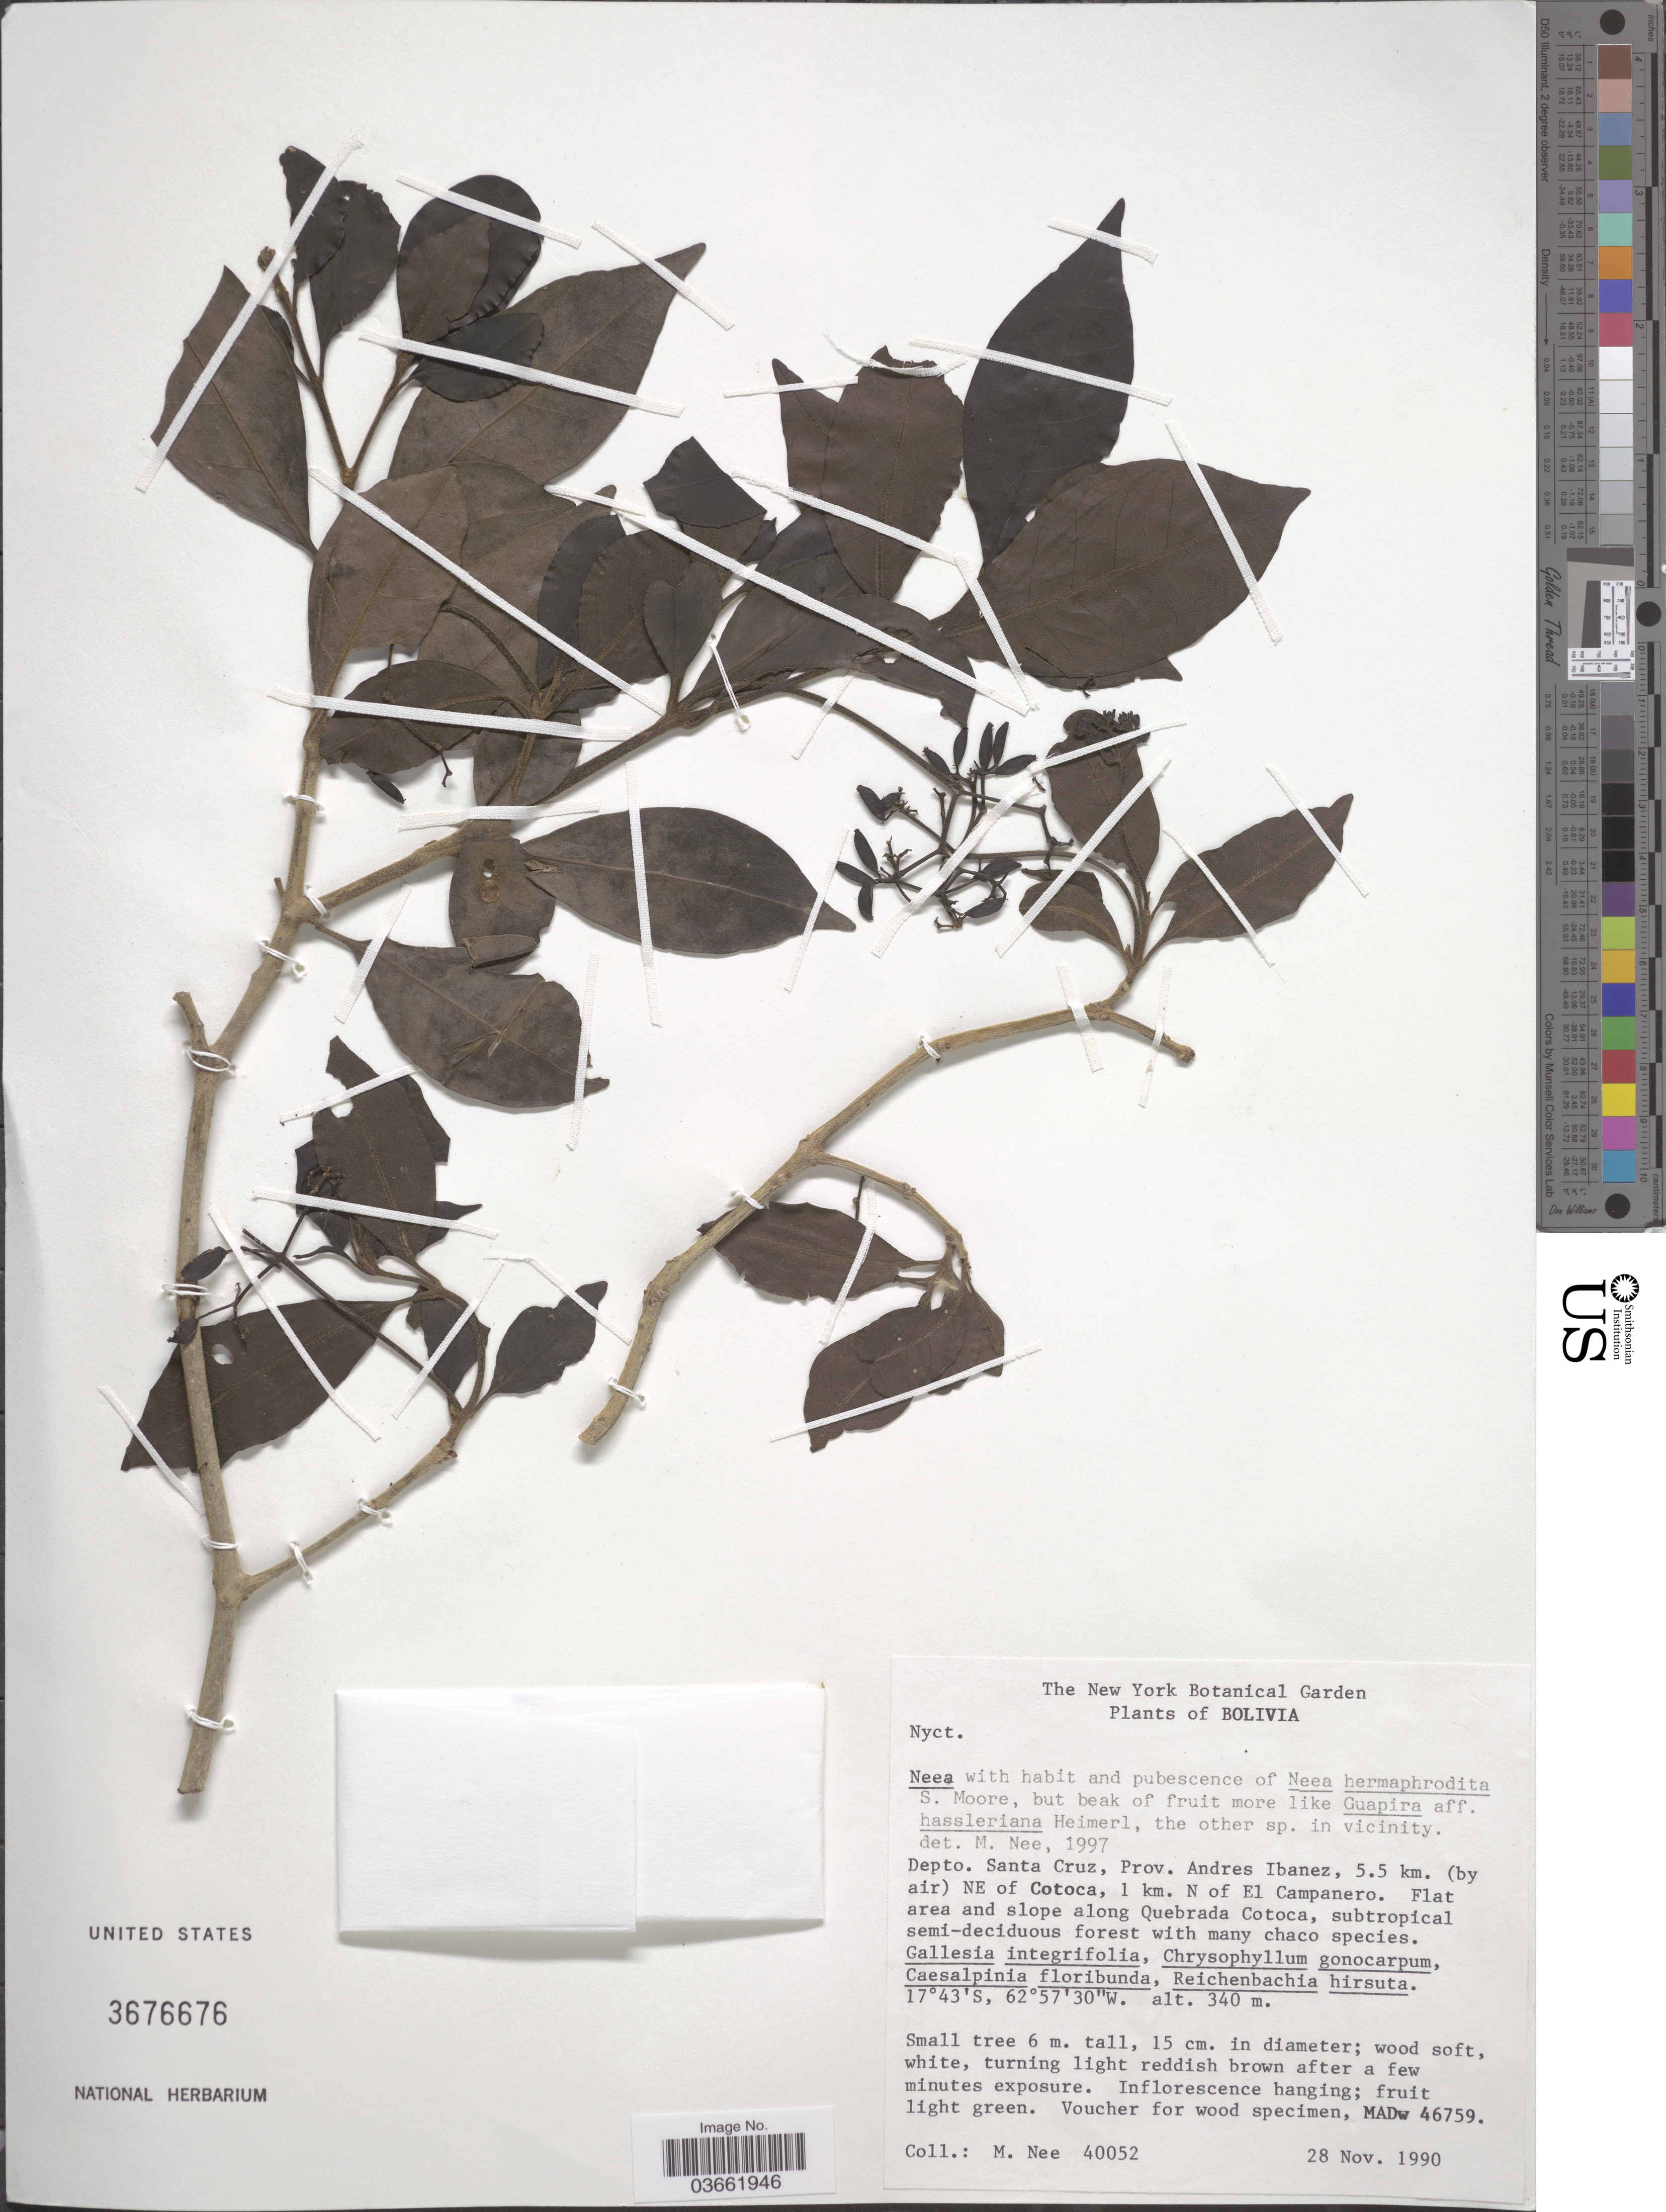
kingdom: Plantae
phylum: Tracheophyta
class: Magnoliopsida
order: Caryophyllales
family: Nyctaginaceae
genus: Neea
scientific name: Neea sp.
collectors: M. Nee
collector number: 40052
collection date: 1990-11-28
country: Bolivia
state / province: Santa Cruz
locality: Depto. Santa Cruz, Prov. Andres Ibanez, 5.5 km. (by air) NE of Cotoca, 1 km. N of El Campanero. Flat area and slope along Quebrada Cotoca.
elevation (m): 104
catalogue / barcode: US 3676676